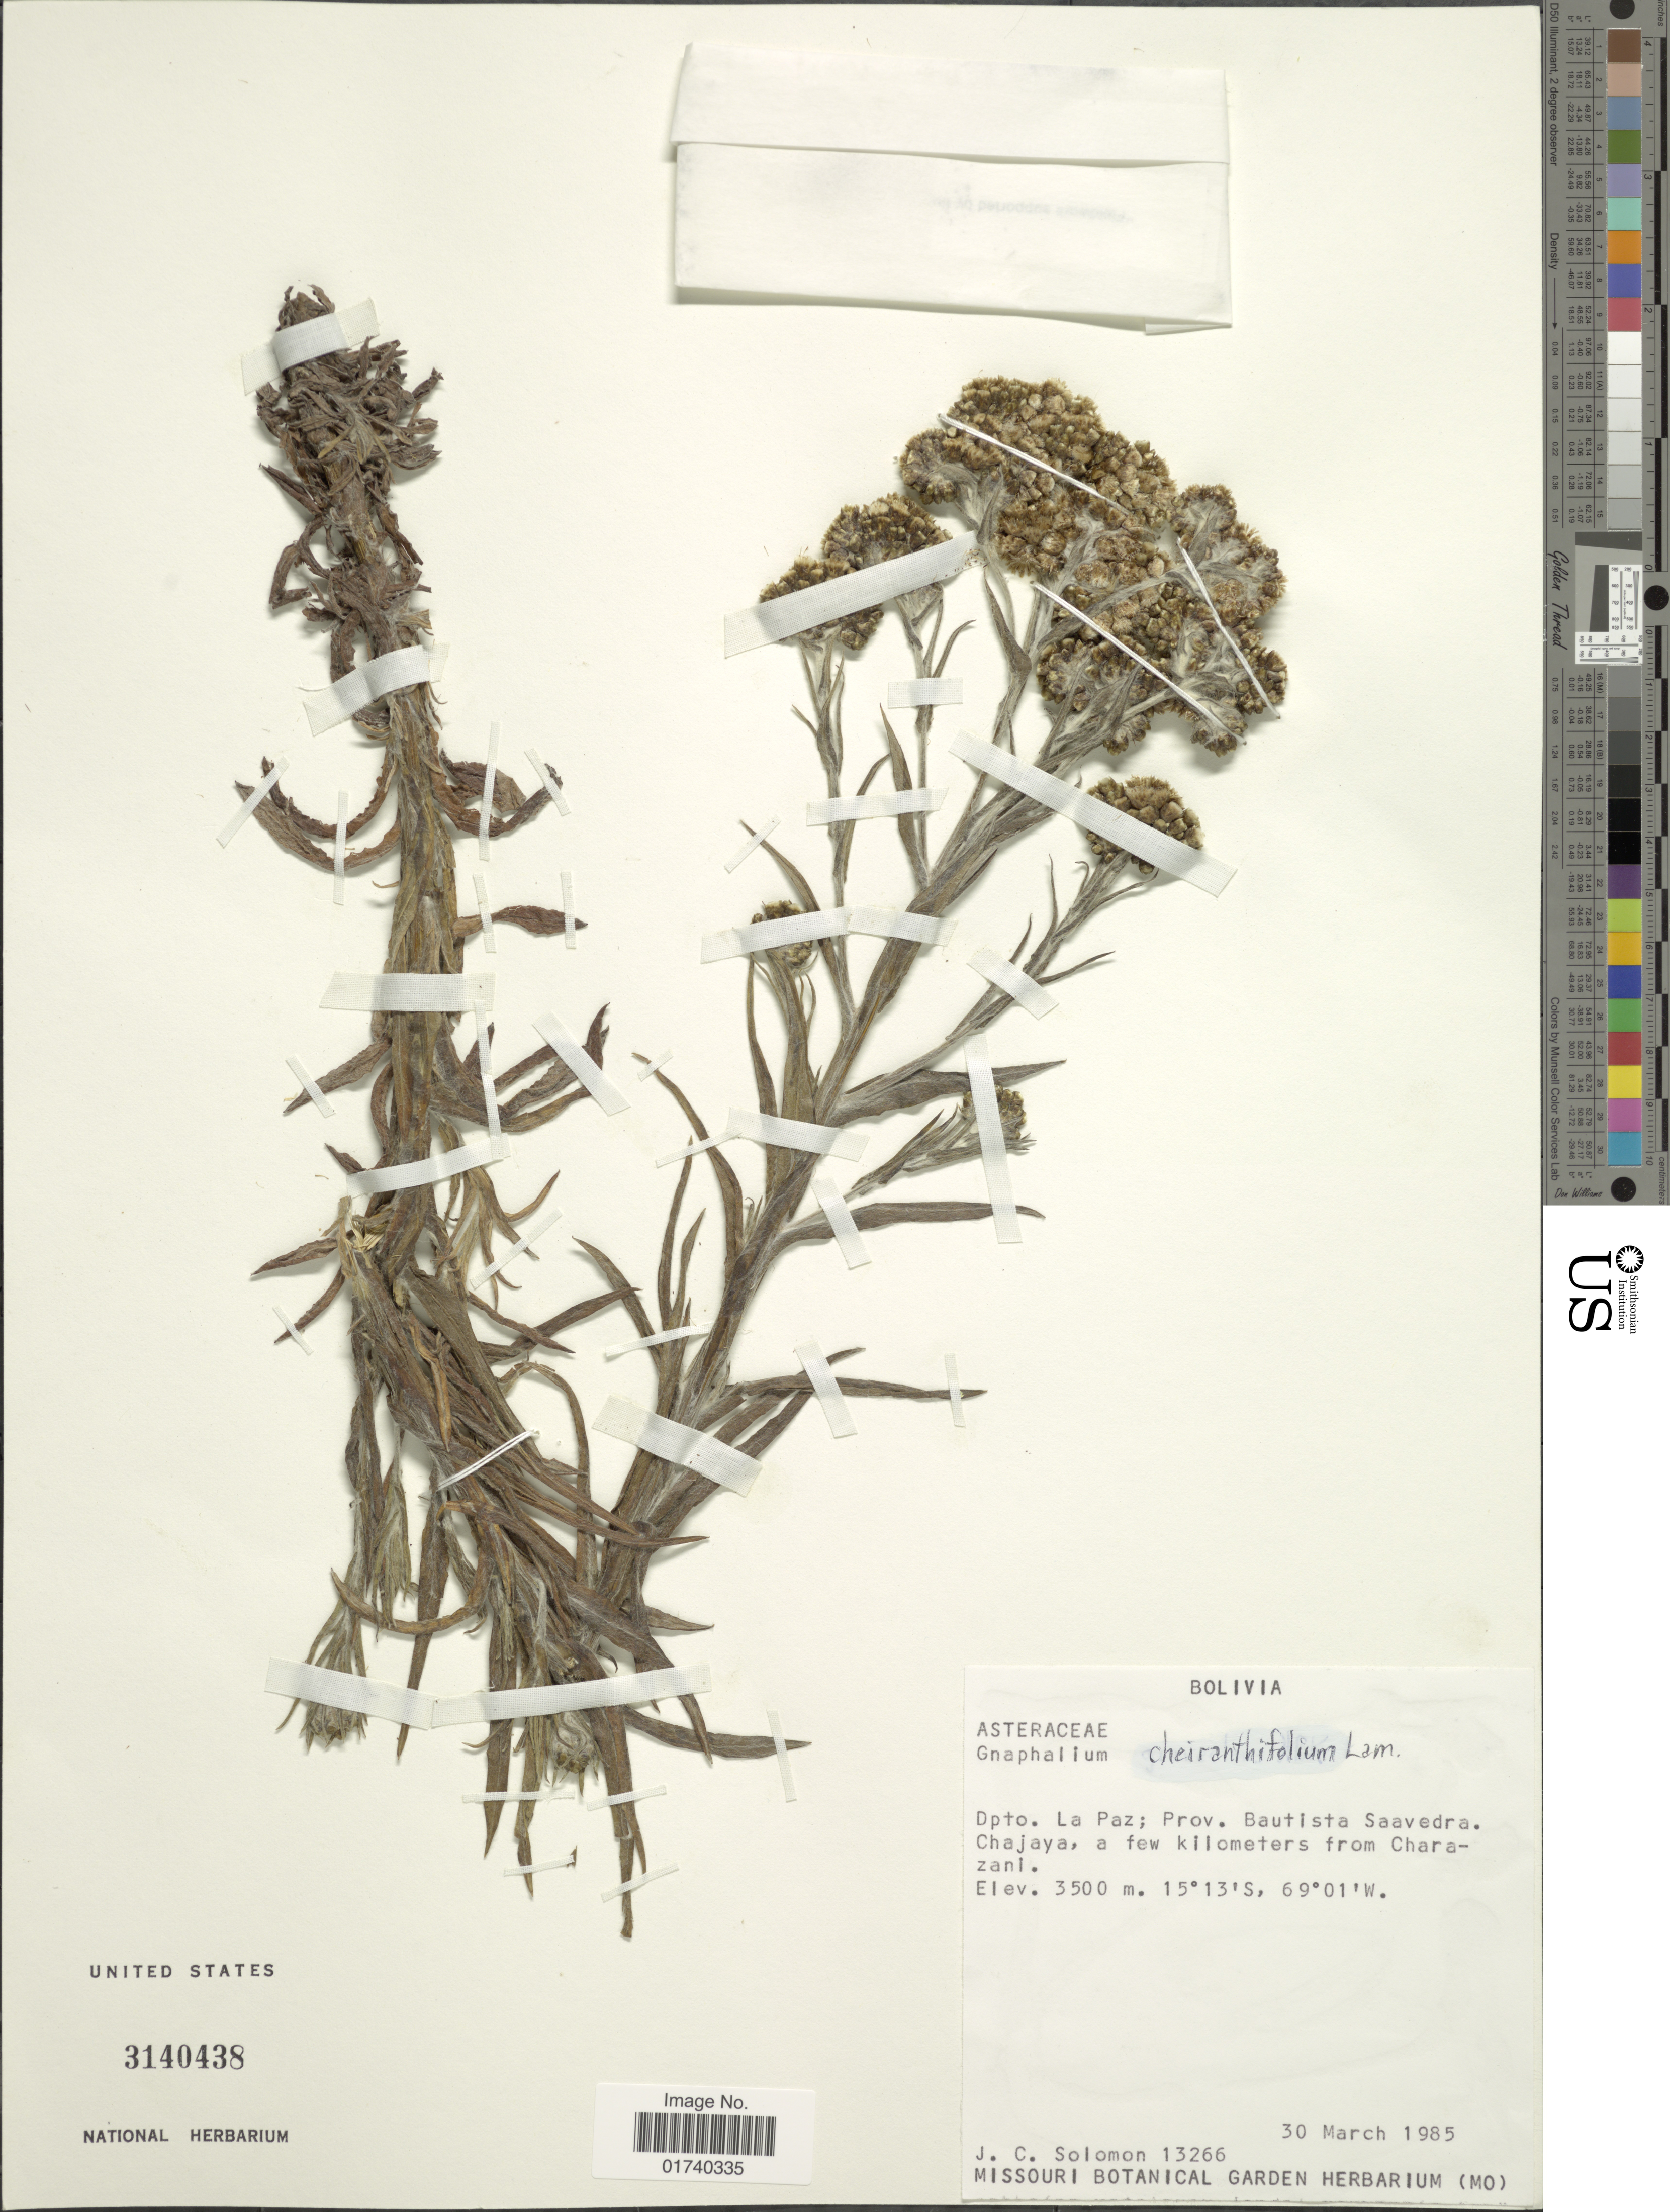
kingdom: Plantae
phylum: Tracheophyta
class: Magnoliopsida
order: Asterales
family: Asteraceae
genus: Pseudognaphalium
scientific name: Pseudognaphalium cheiranthifolium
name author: (Lam.) Hilliard & B.L. Burtt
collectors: J. C. Solomon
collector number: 13266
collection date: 1985-03-30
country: Bolivia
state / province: La Paz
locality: Dpto. La Paz. Prov. Bautista Saavedra. Chajaya., a few kilometers from Charazani.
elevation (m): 3500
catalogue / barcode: US 3140438